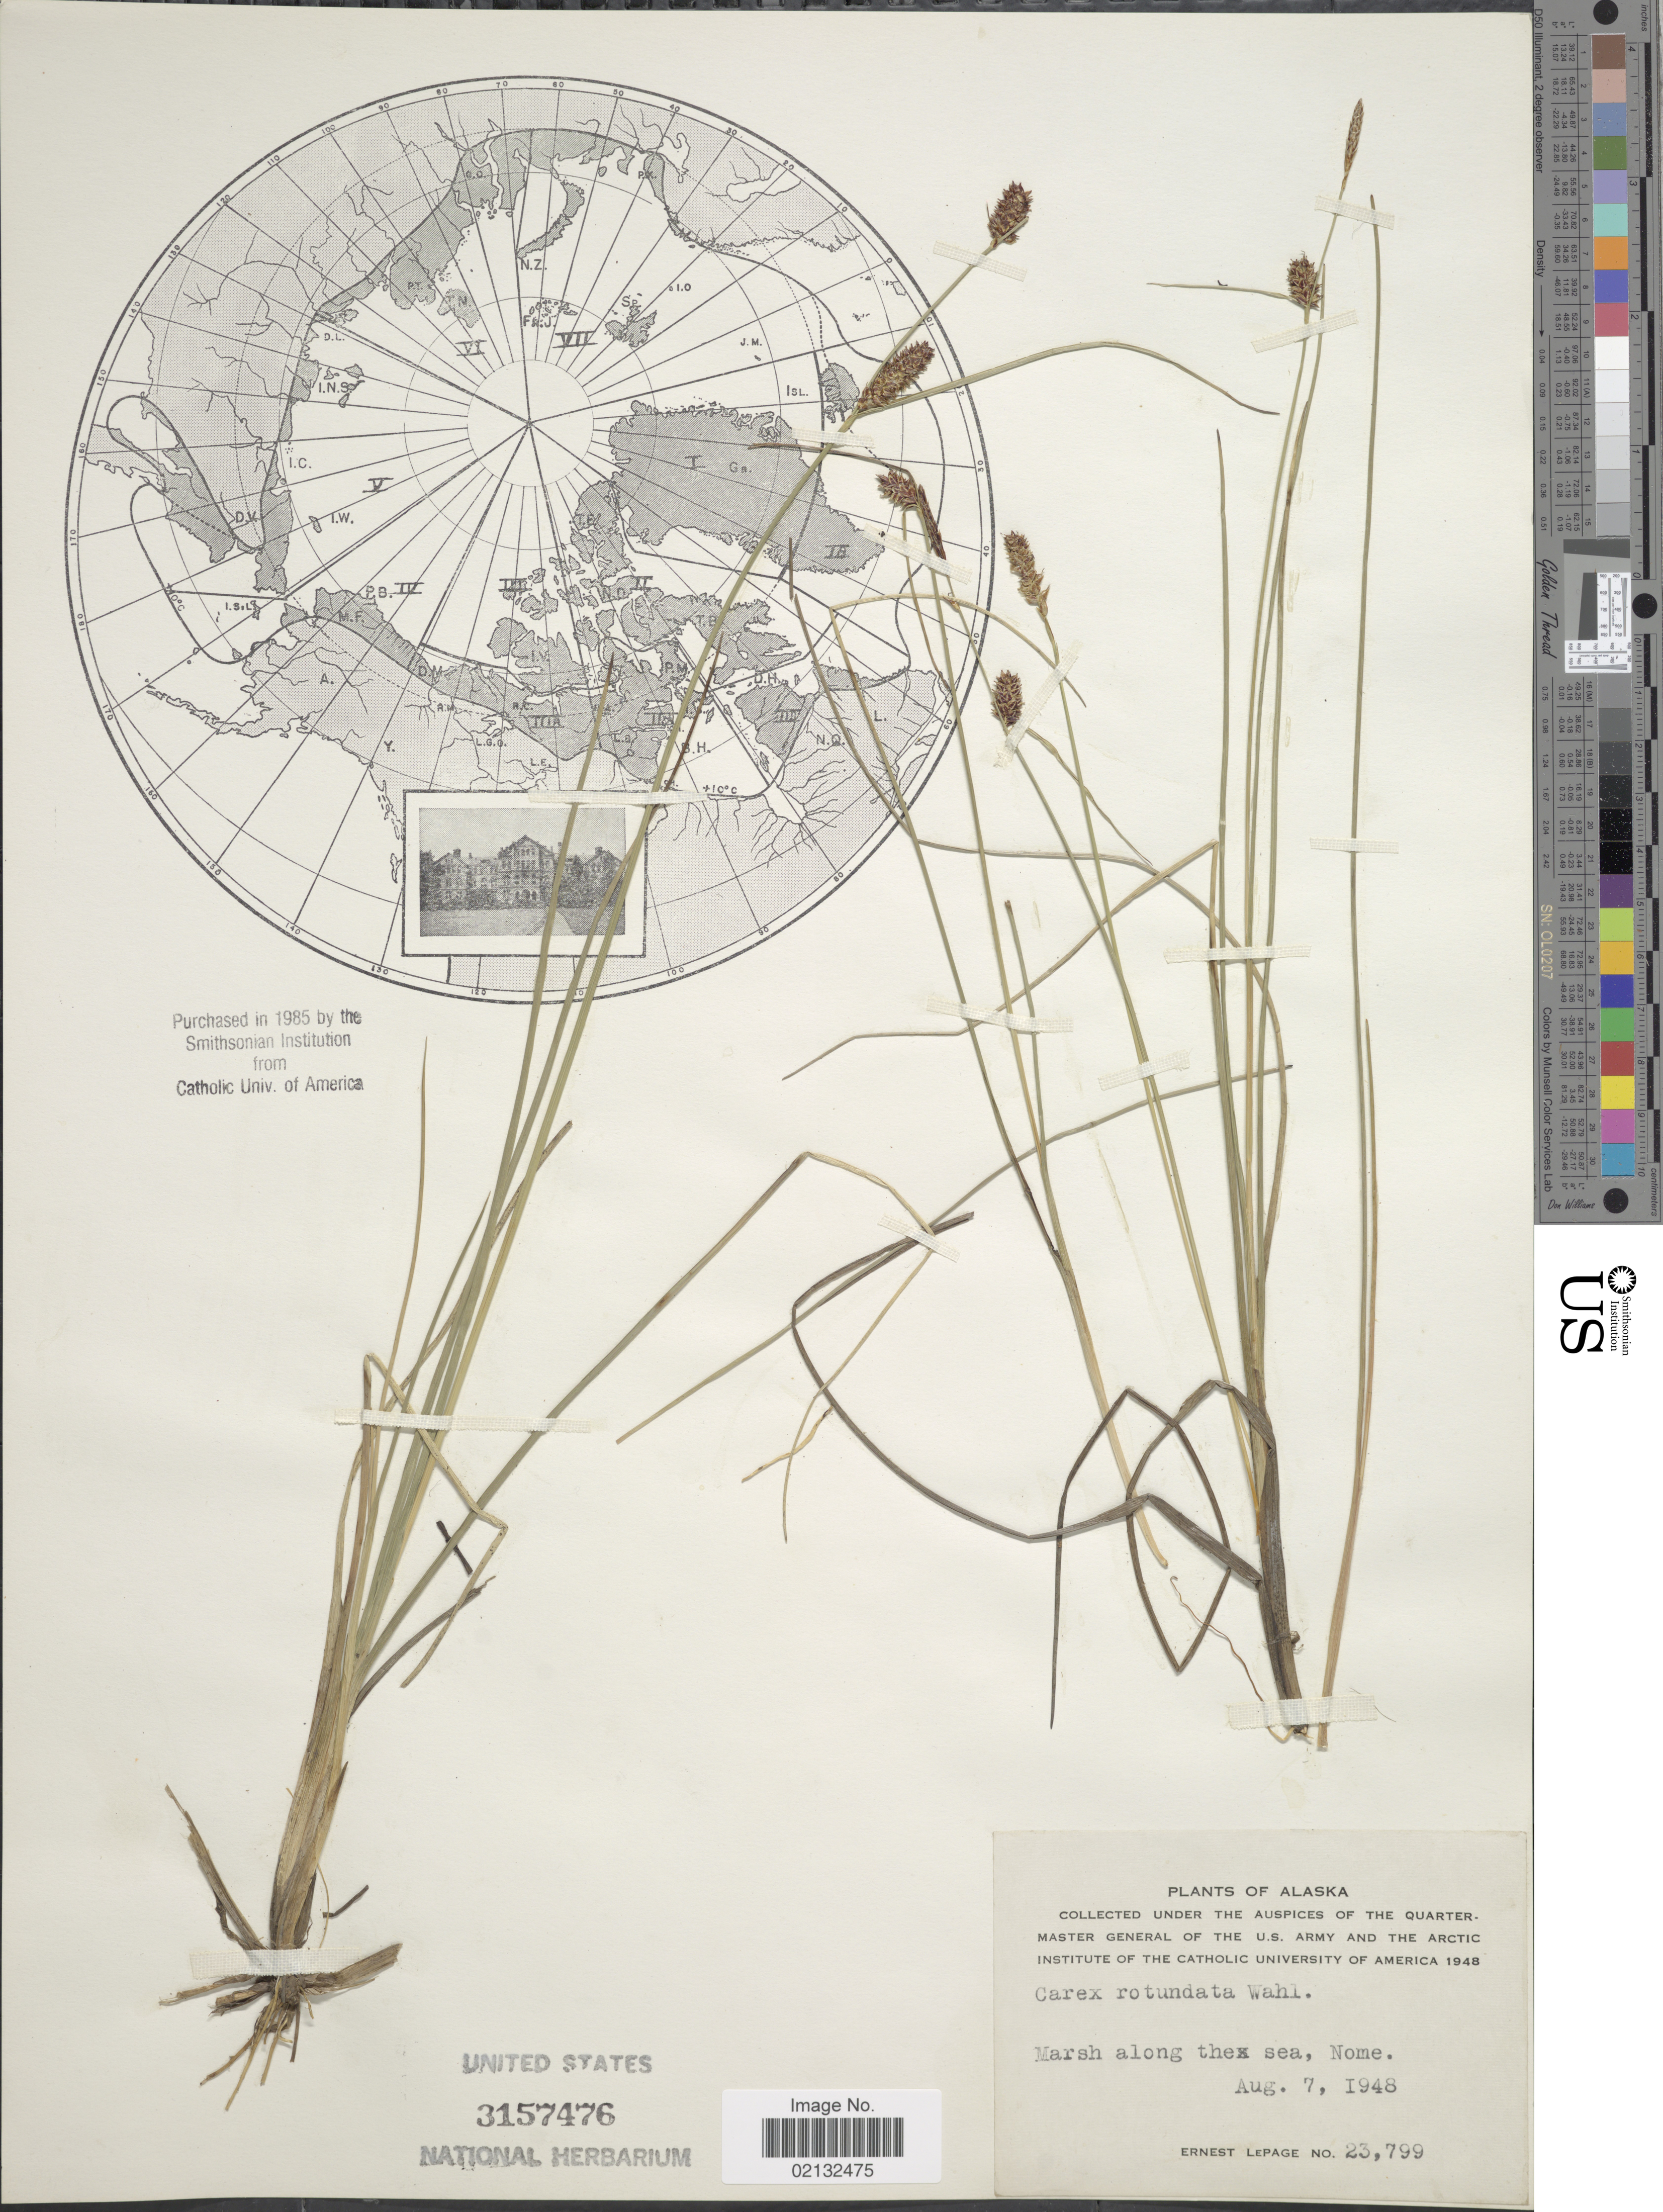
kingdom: Plantae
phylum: Tracheophyta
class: Liliopsida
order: Poales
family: Cyperaceae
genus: Carex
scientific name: Carex rotundata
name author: Wahlenb.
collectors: E. Lepage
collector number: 23799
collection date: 1948-08-07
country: United States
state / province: Alaska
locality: Marsh along the sea, Nome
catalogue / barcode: US 3157476